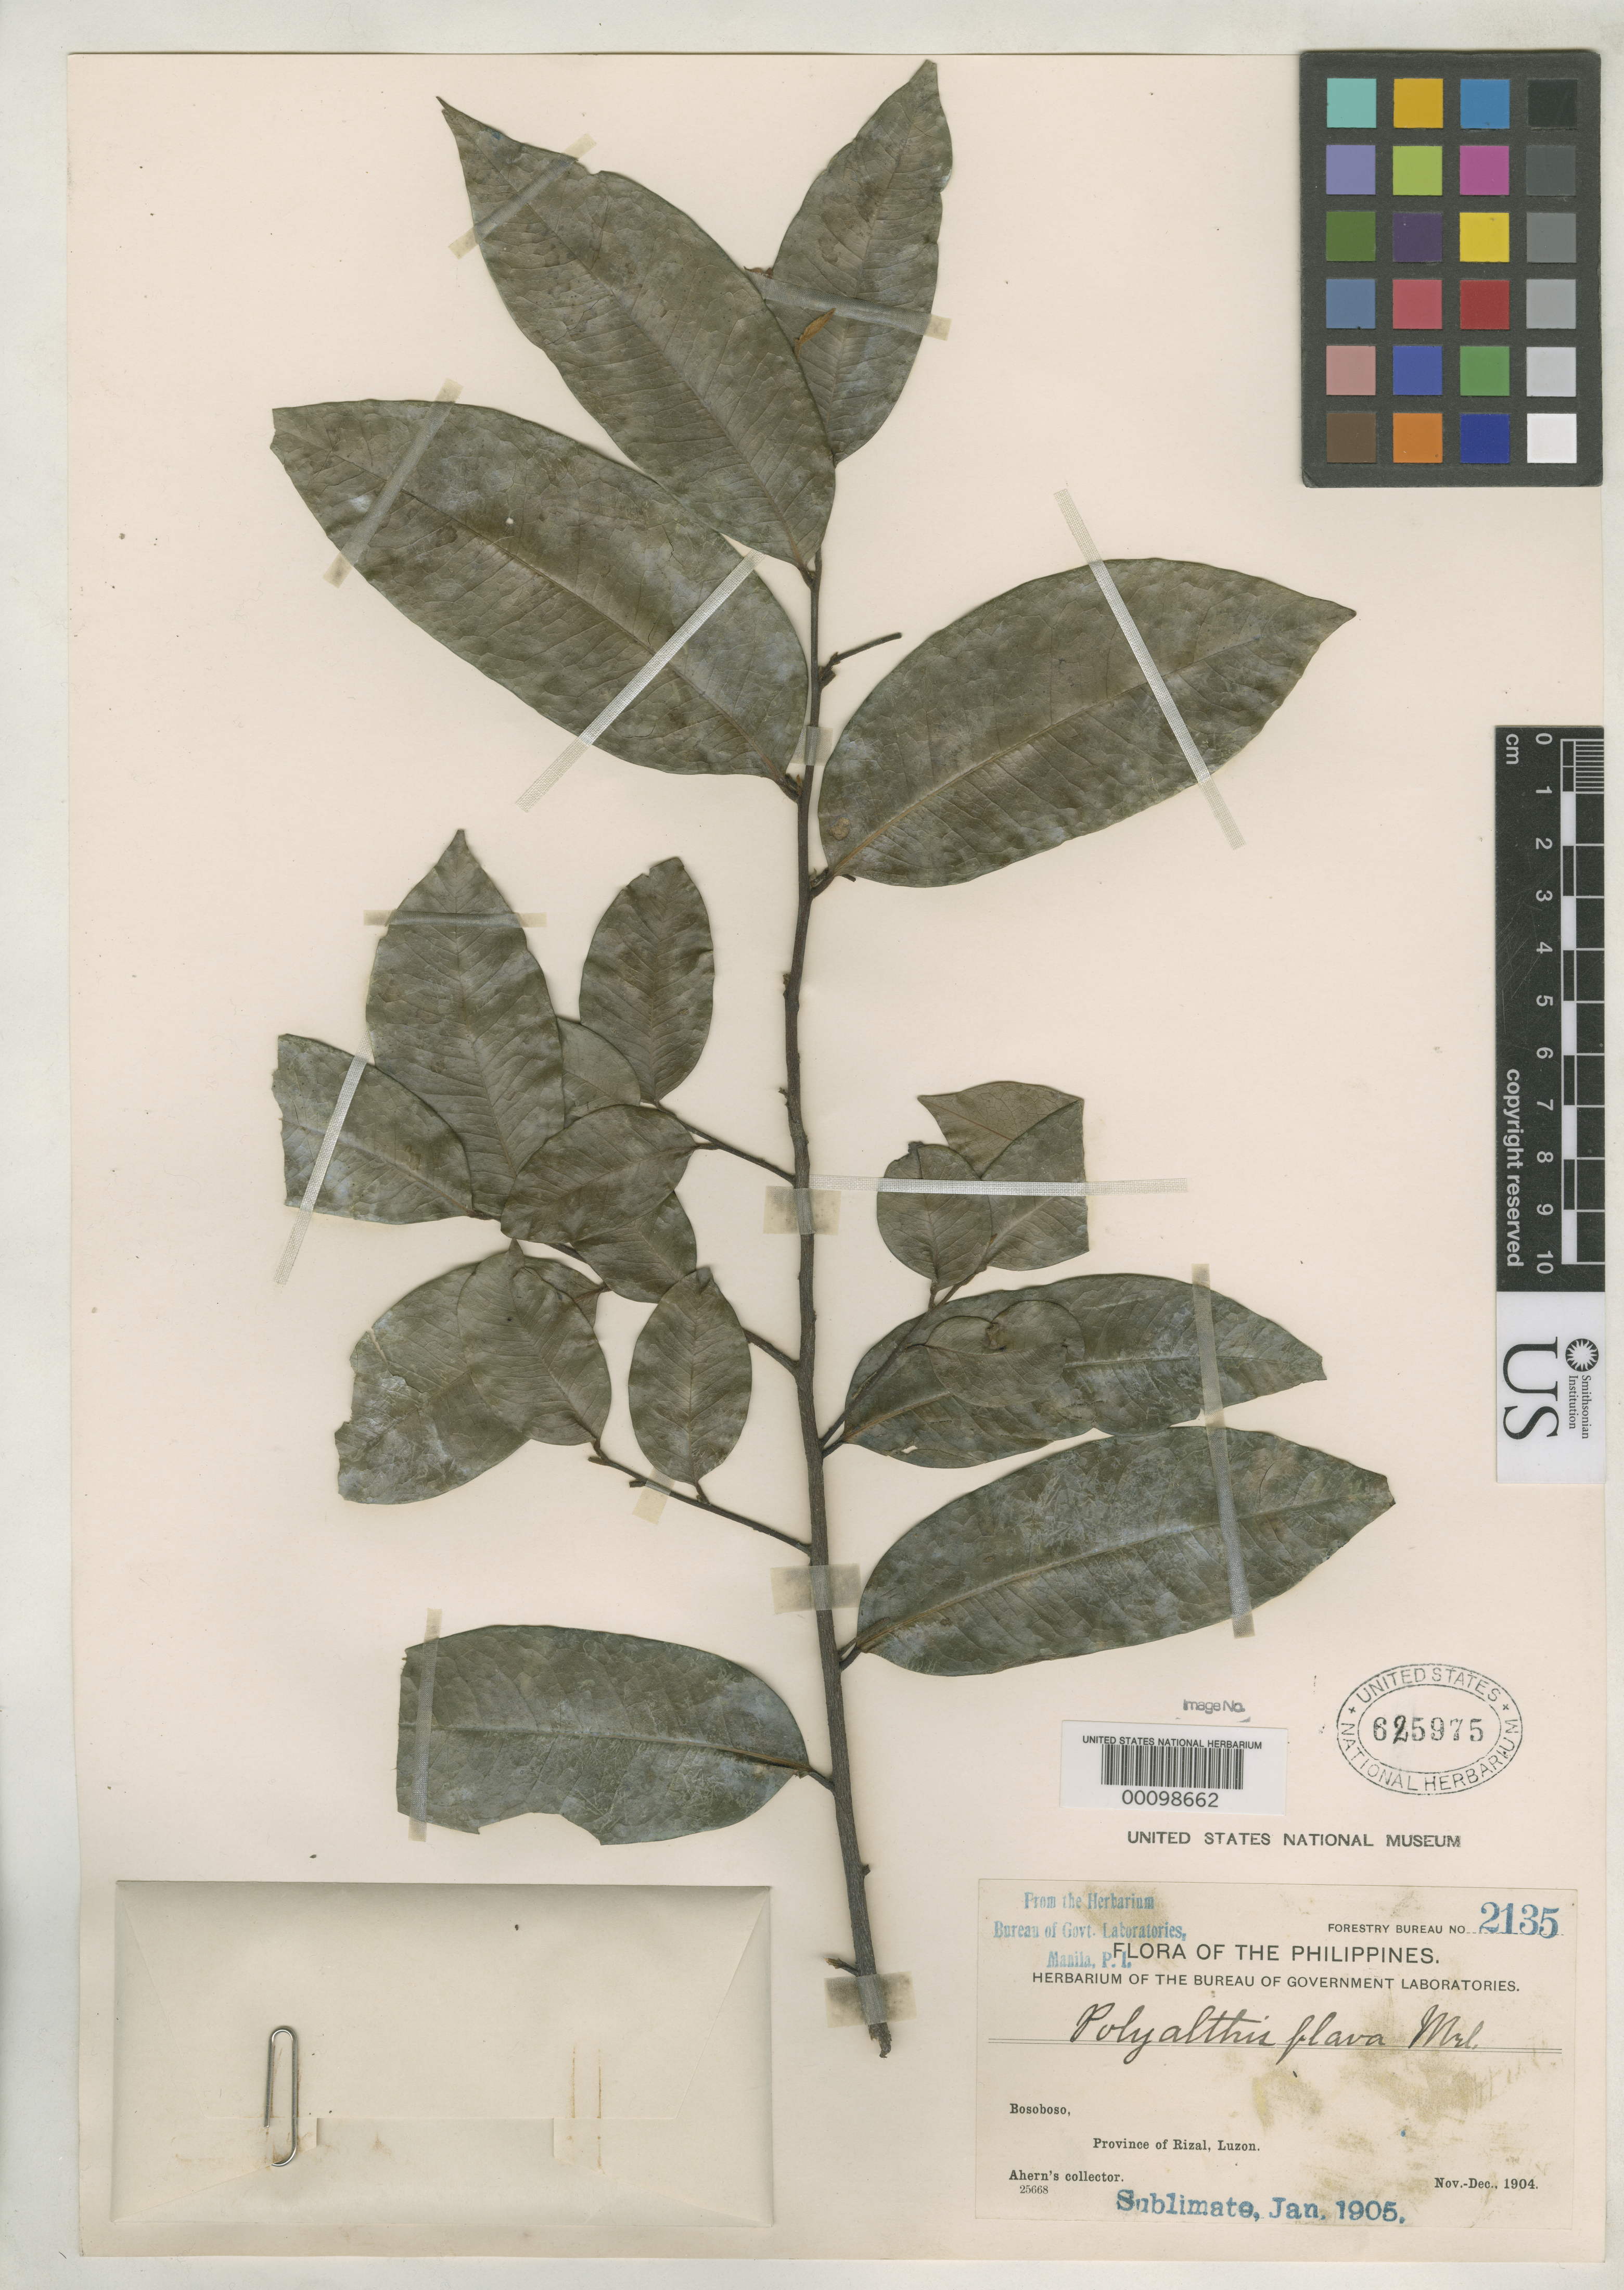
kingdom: Plantae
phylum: Tracheophyta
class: Magnoliopsida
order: Magnoliales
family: Annonaceae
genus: Polyalthia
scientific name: Polyalthia flava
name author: Merr.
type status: Isotype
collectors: Ahern's collector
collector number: For. Bur. 2135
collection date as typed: Nov 1904 to -- Dec 1904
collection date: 1904-11/1904-12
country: Philippines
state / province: Calabarzon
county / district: Rizal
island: Luzon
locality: Bosoboso.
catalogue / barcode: US 625975